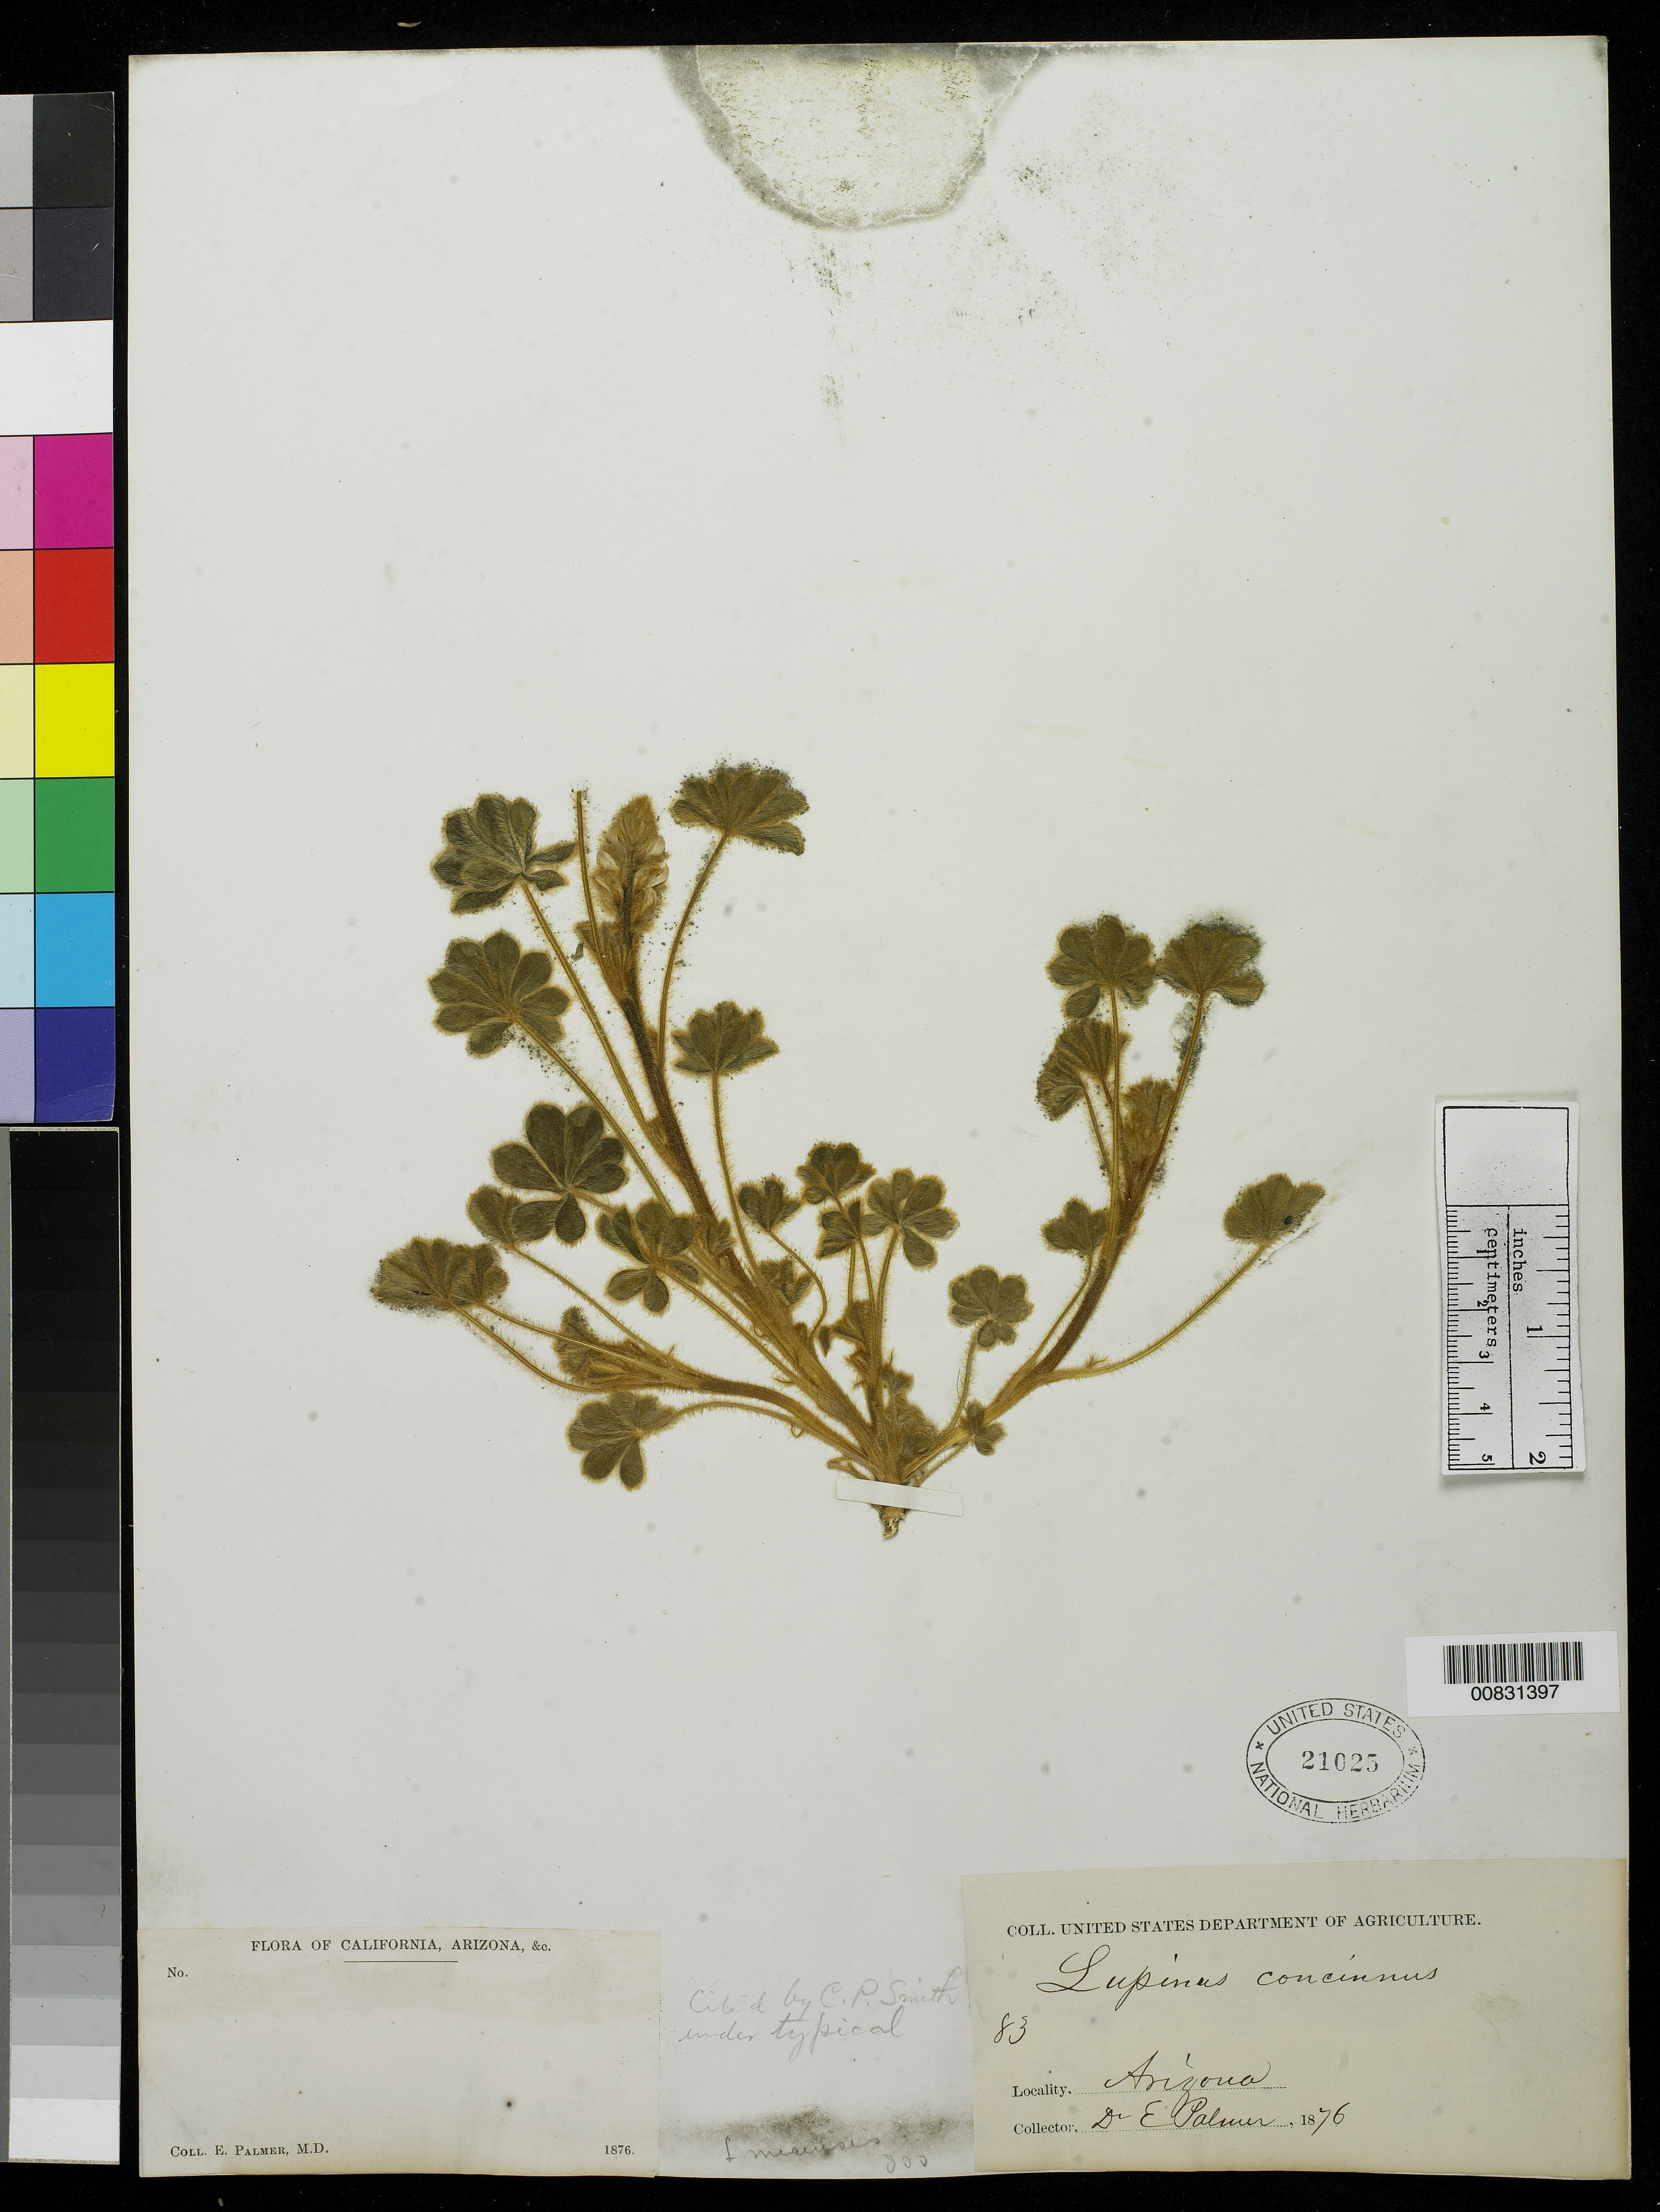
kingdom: Plantae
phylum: Tracheophyta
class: Magnoliopsida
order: Fabales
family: Fabaceae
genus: Lupinus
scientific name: Lupinus concinnus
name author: J. Agardh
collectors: E. Palmer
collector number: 83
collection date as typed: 1876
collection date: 1876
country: United States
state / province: Arizona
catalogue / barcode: US 21025